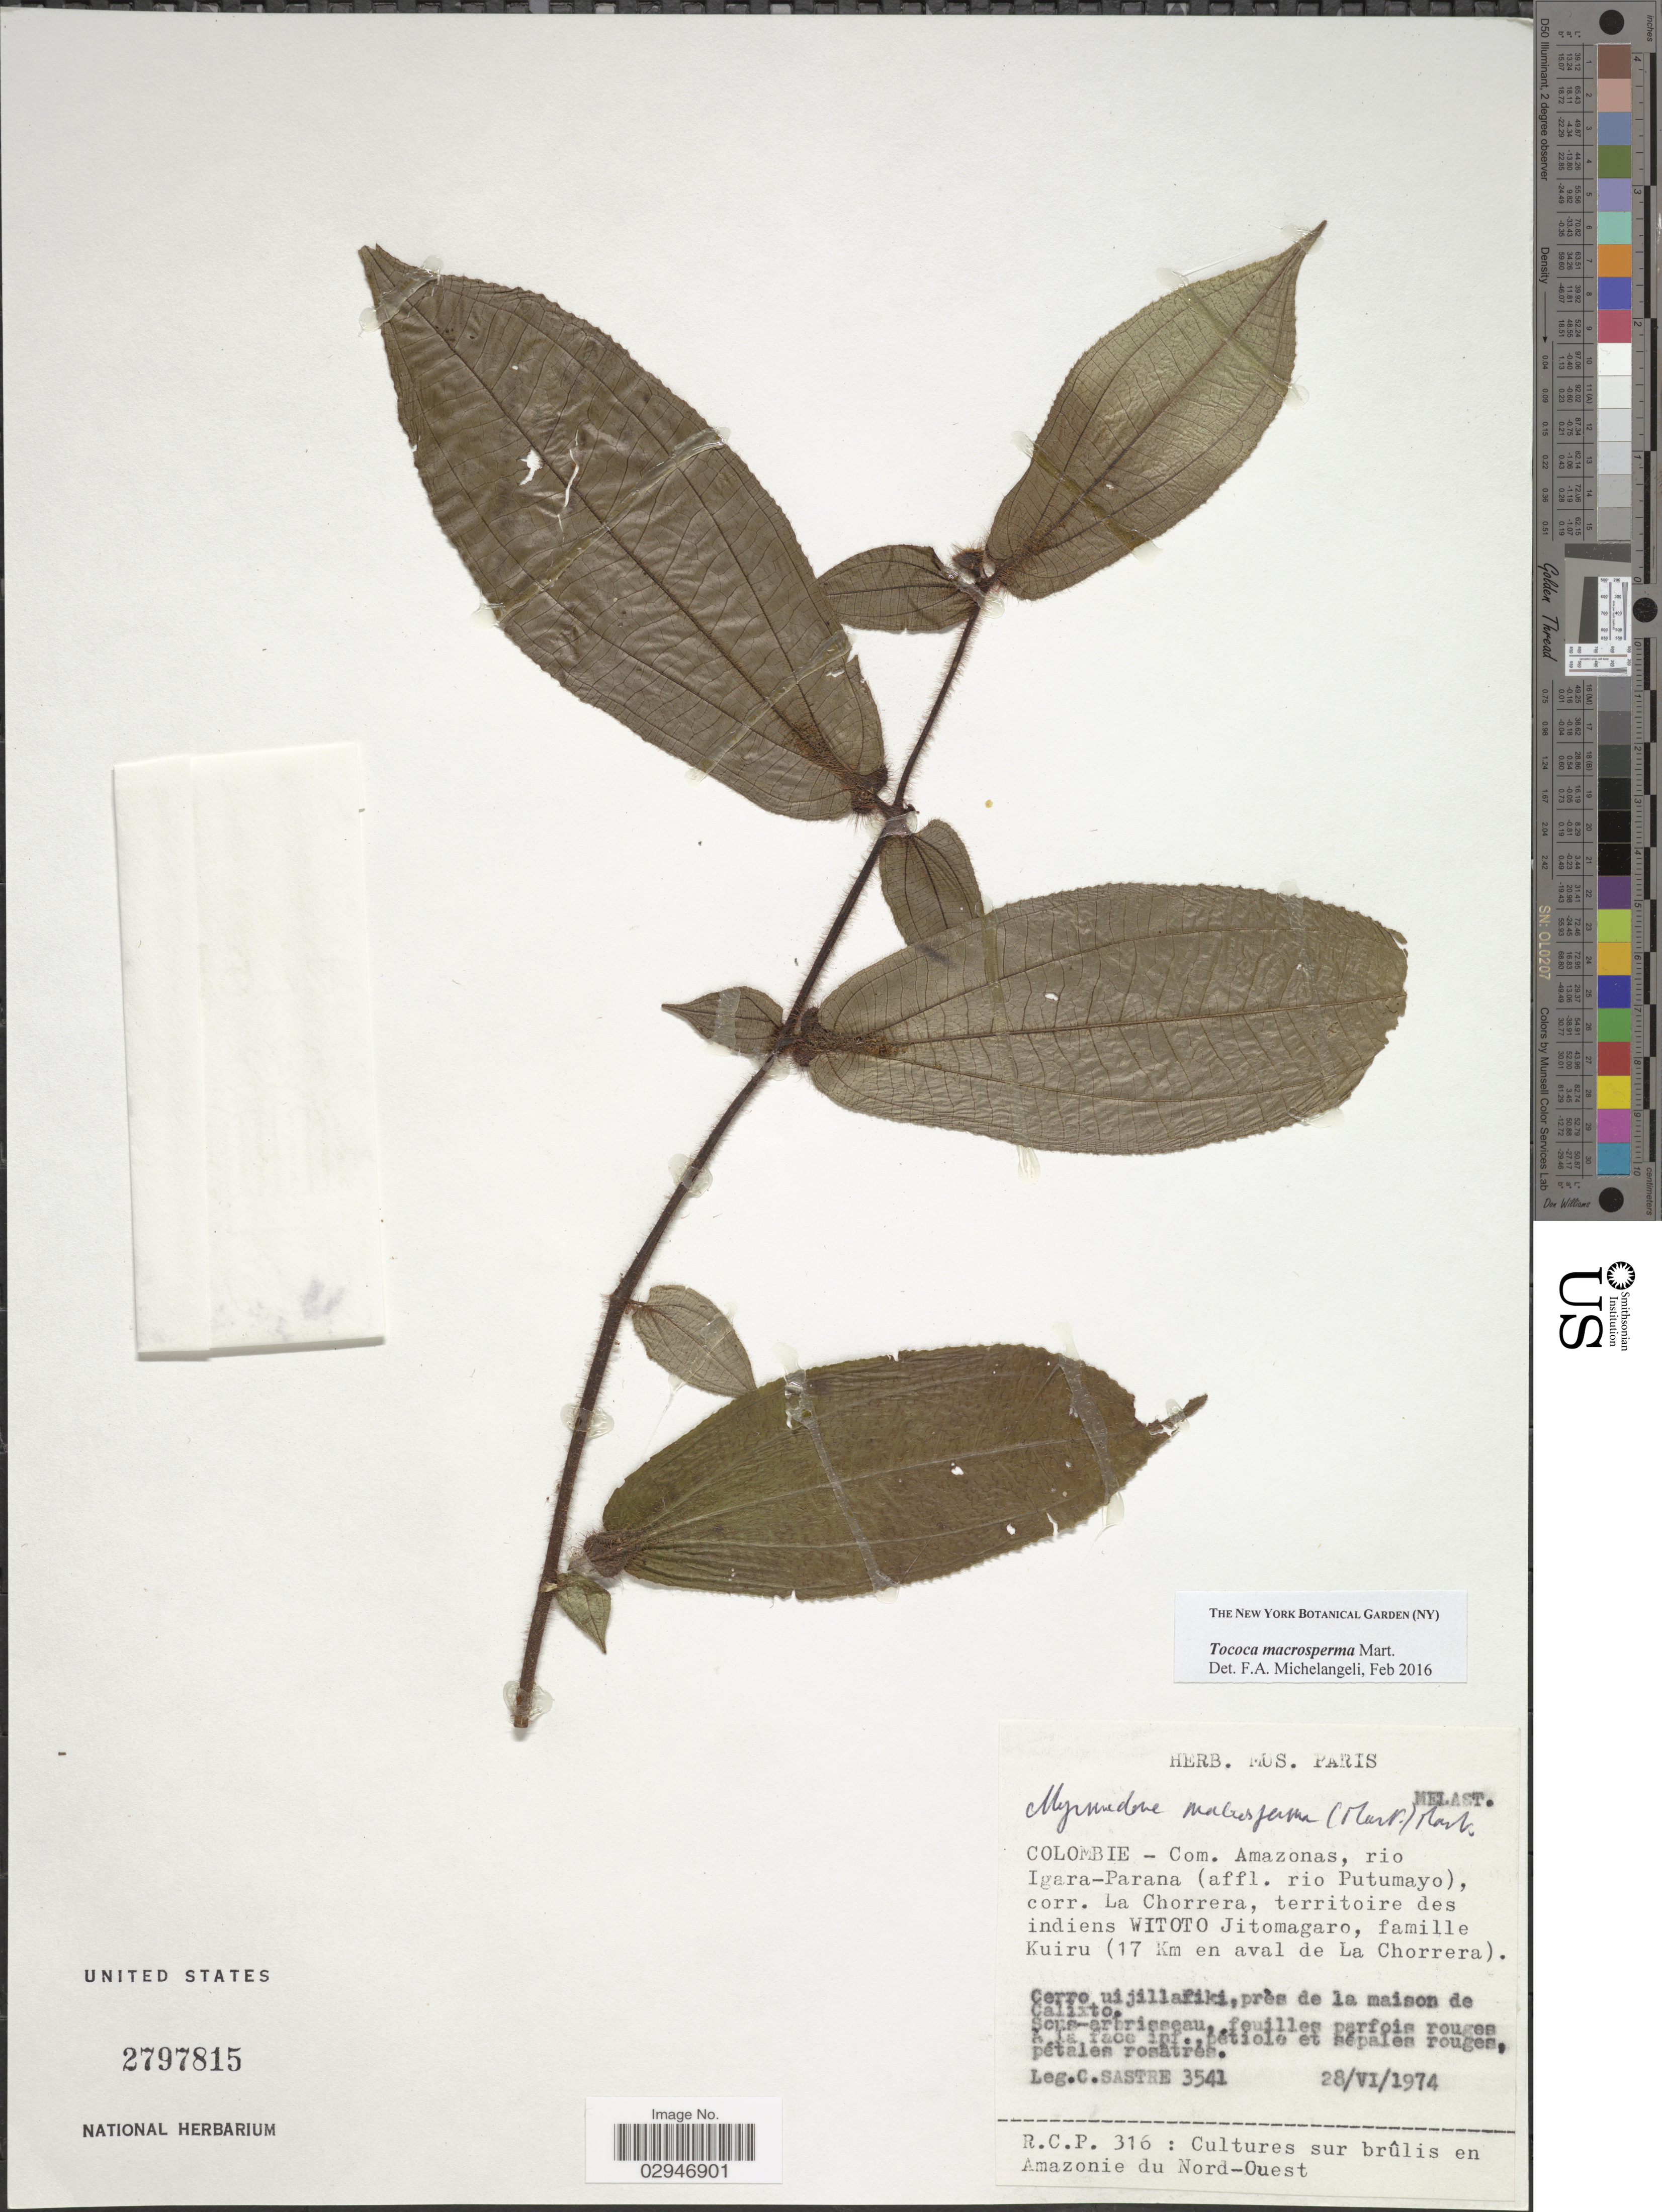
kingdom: Plantae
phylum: Tracheophyta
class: Magnoliopsida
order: Myrtales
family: Melastomataceae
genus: Tococa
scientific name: Tococa macrosperma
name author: Mart.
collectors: C. Sastre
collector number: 3541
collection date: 1974-06-28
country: Colombia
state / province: Amazônas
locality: Com. Amazonas, rio Igara-Parana (affl. rio Putumayo), corr. La Chorrera, territorio des indiens WITOTO Jitomagaro, famille Kuiru (17 Km en aval de La Chorrera).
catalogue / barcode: US 2797815